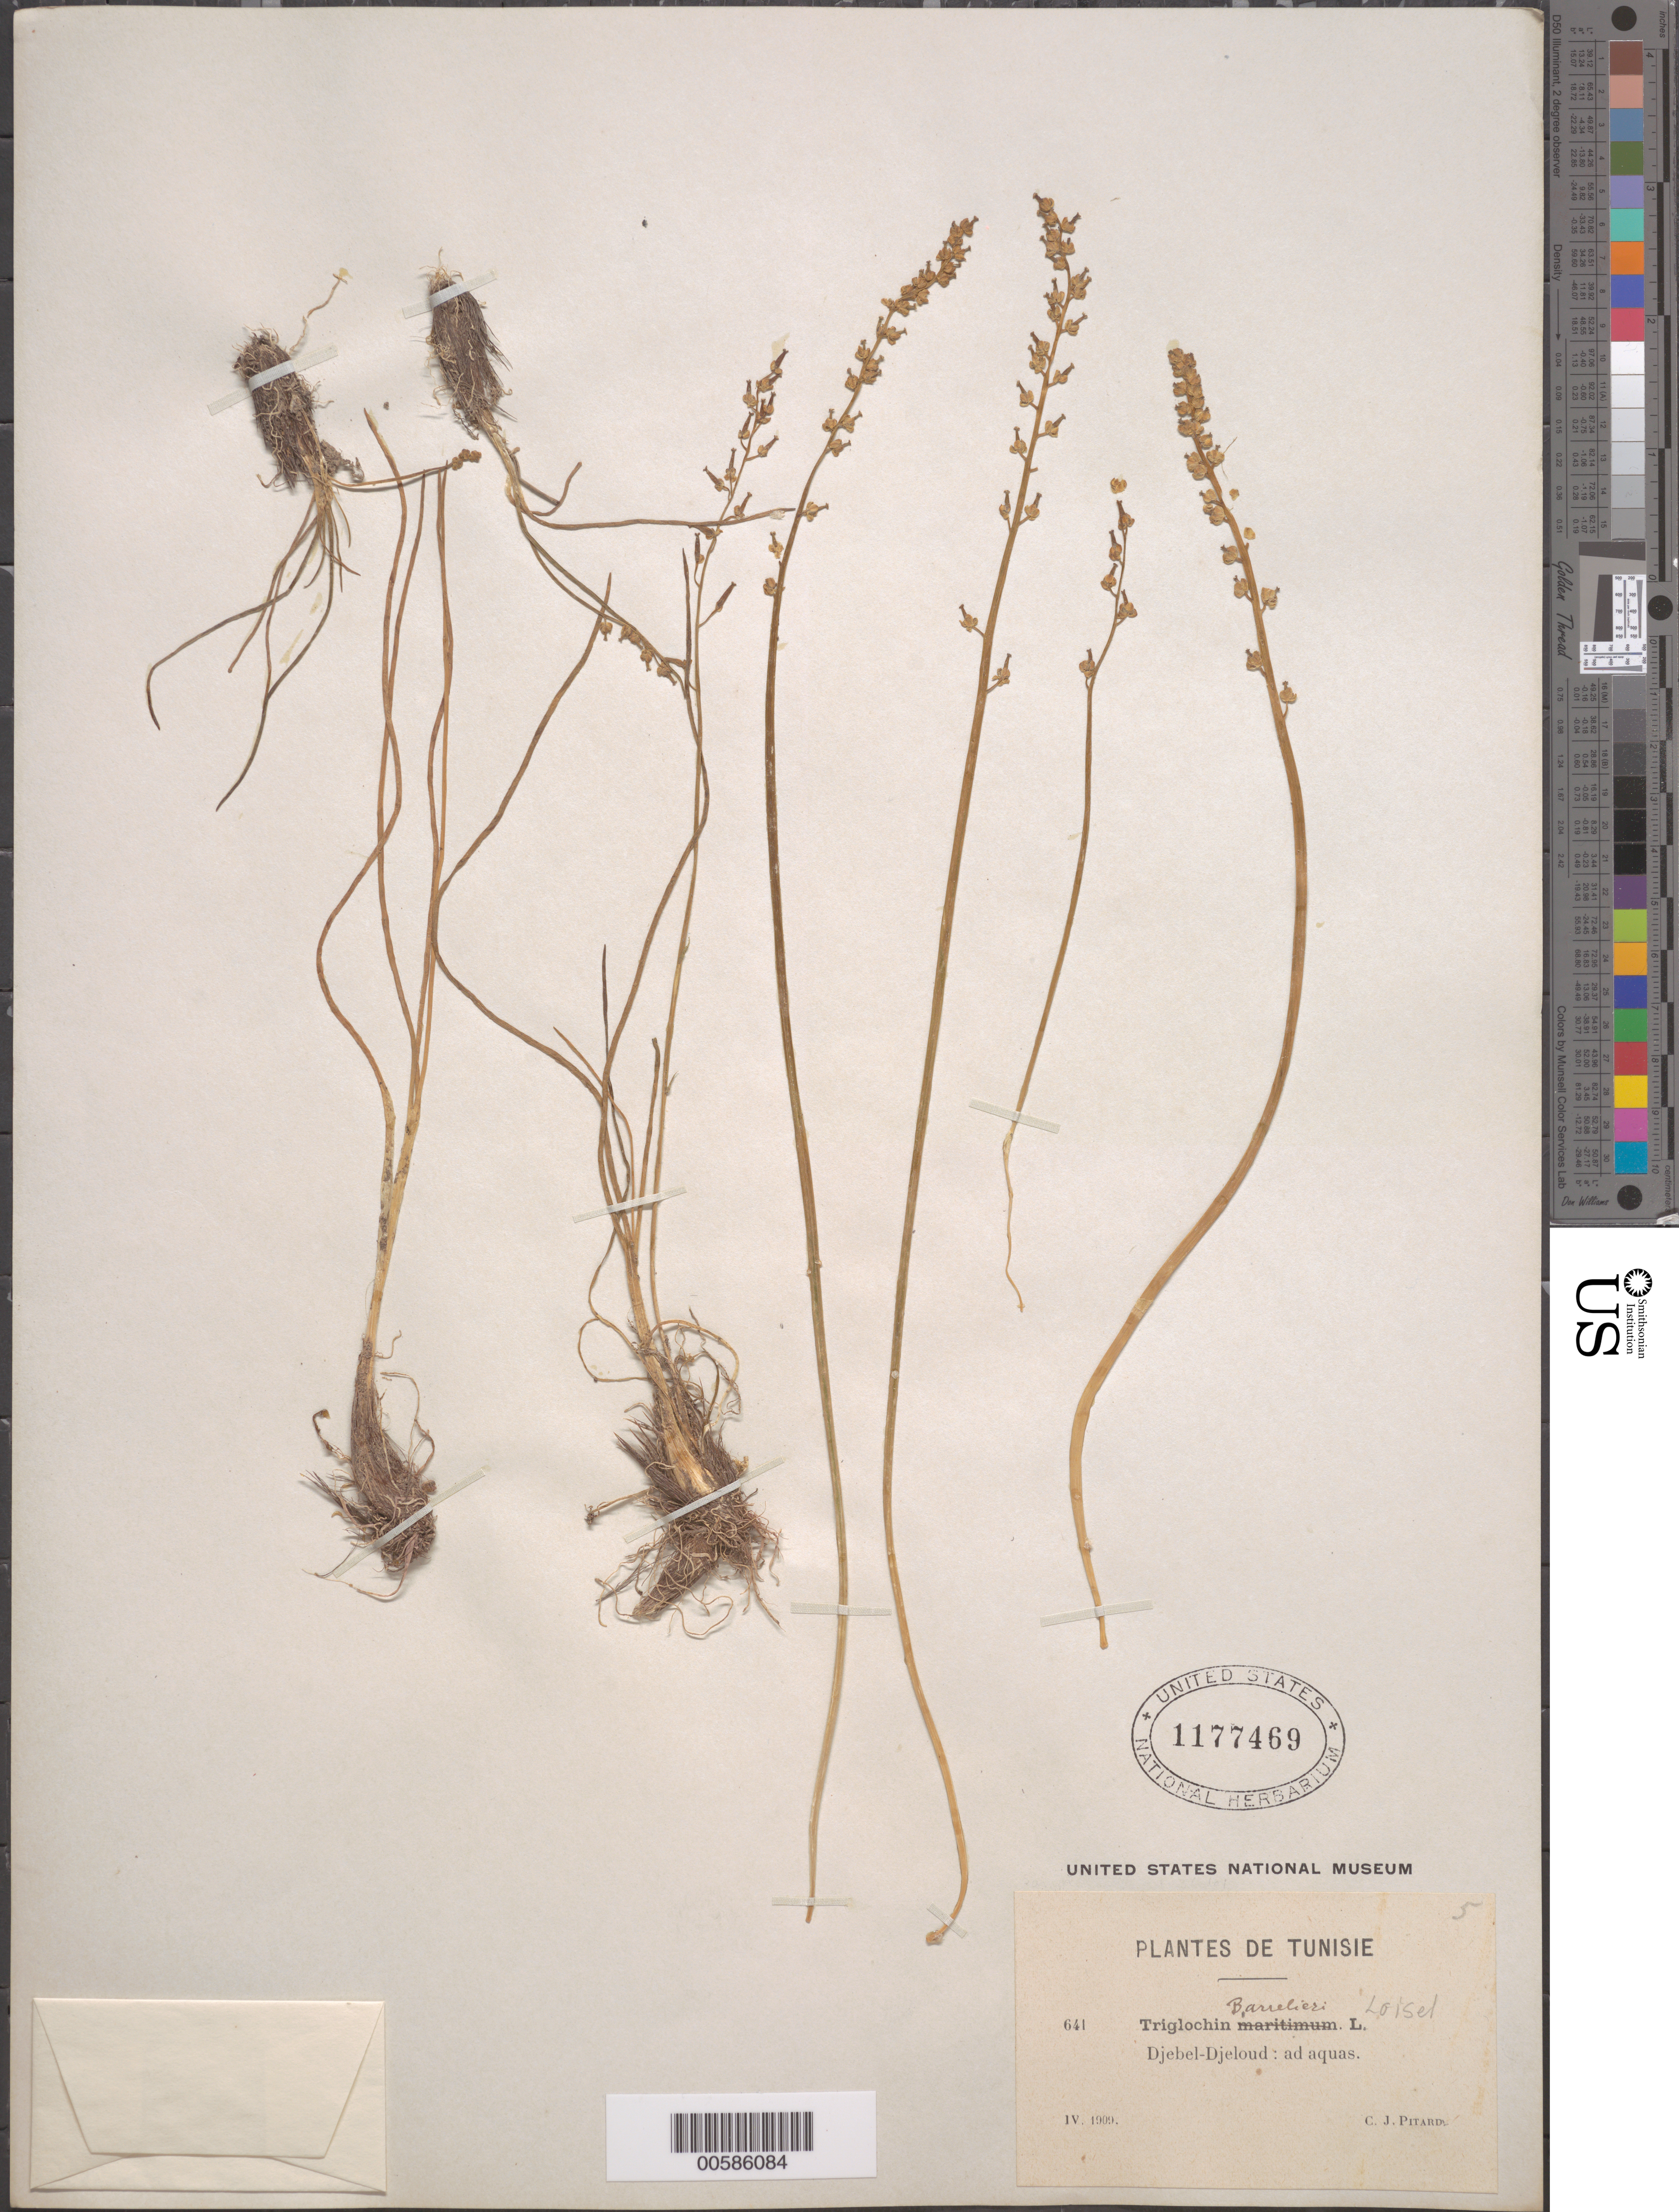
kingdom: Plantae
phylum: Tracheophyta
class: Liliopsida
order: Alismatales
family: Juncaginaceae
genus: Triglochin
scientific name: Triglochin barrelieri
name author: Loisel.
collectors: C. Pitard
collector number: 641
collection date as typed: Apr 1909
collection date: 1909-04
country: Tunisia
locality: Djebel-Djeloud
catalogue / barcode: US 1177469